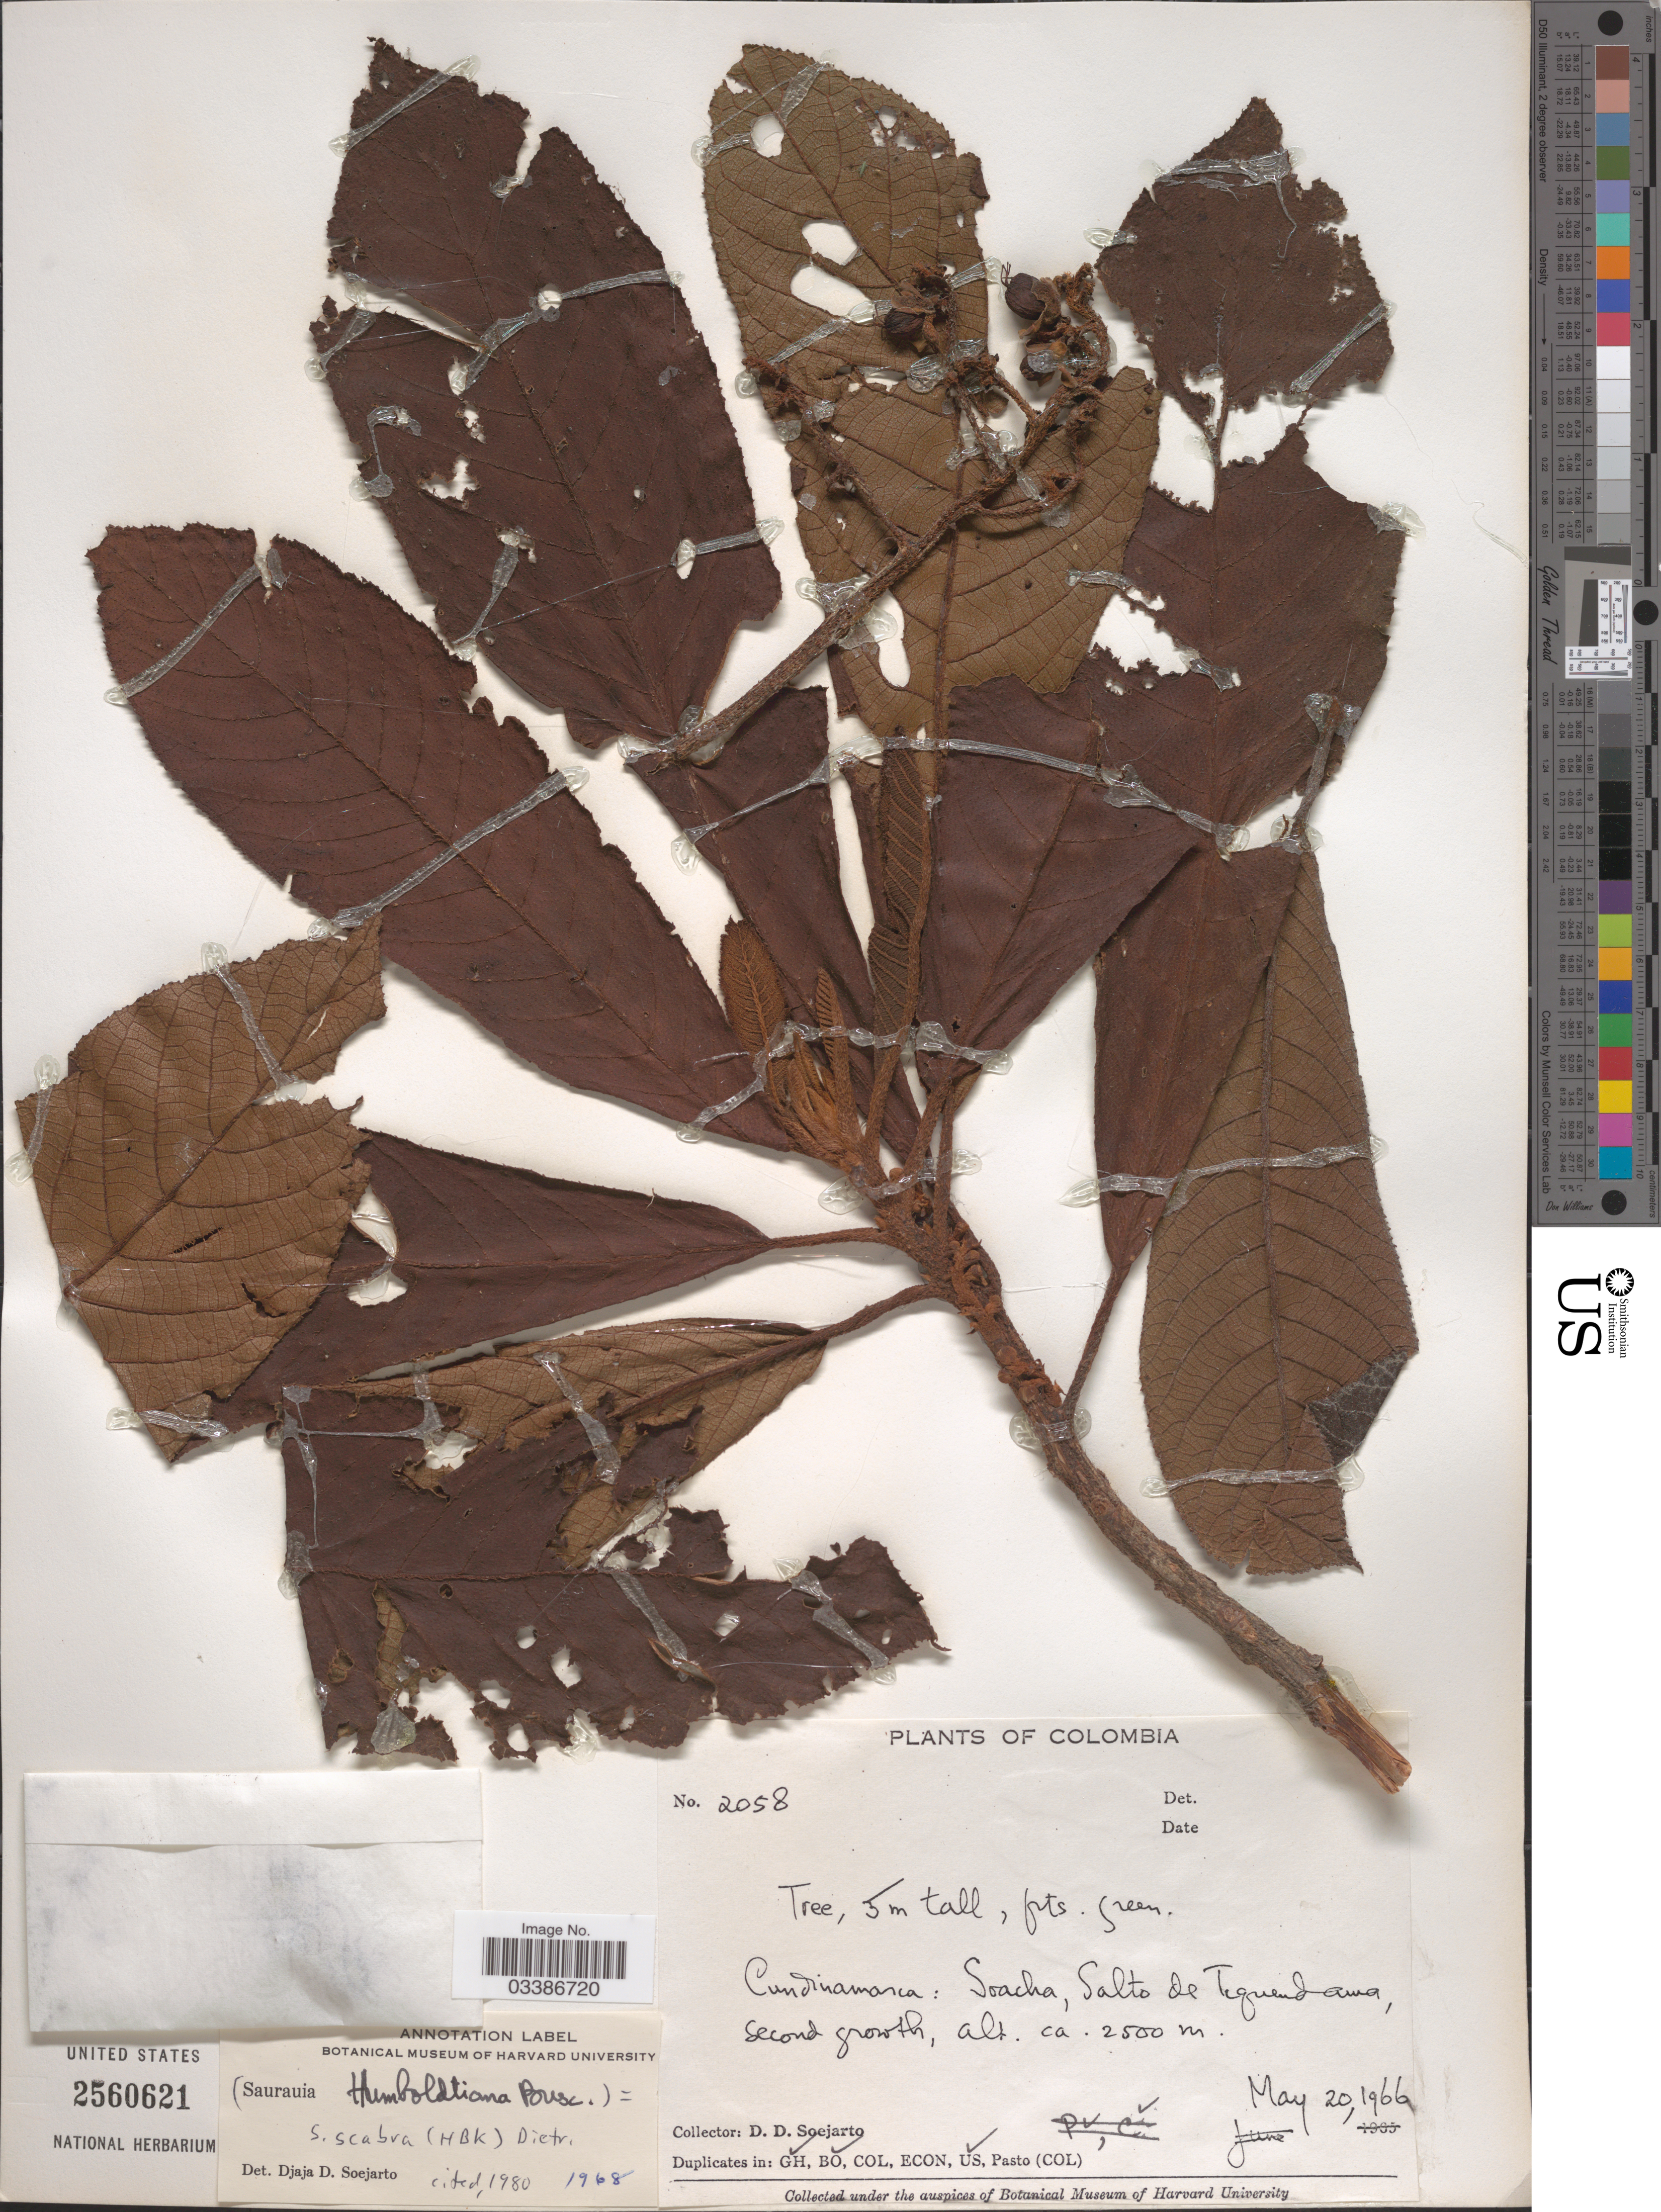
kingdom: Plantae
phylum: Tracheophyta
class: Magnoliopsida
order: Ericales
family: Actinidiaceae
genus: Saurauia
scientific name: Saurauia scabra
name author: (Kunth) D. Dietr.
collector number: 2058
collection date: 1966-05-20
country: Colombia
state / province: Cundinamarca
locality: Soacha, Salto de Tequendama.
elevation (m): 2500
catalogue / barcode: US 2560621